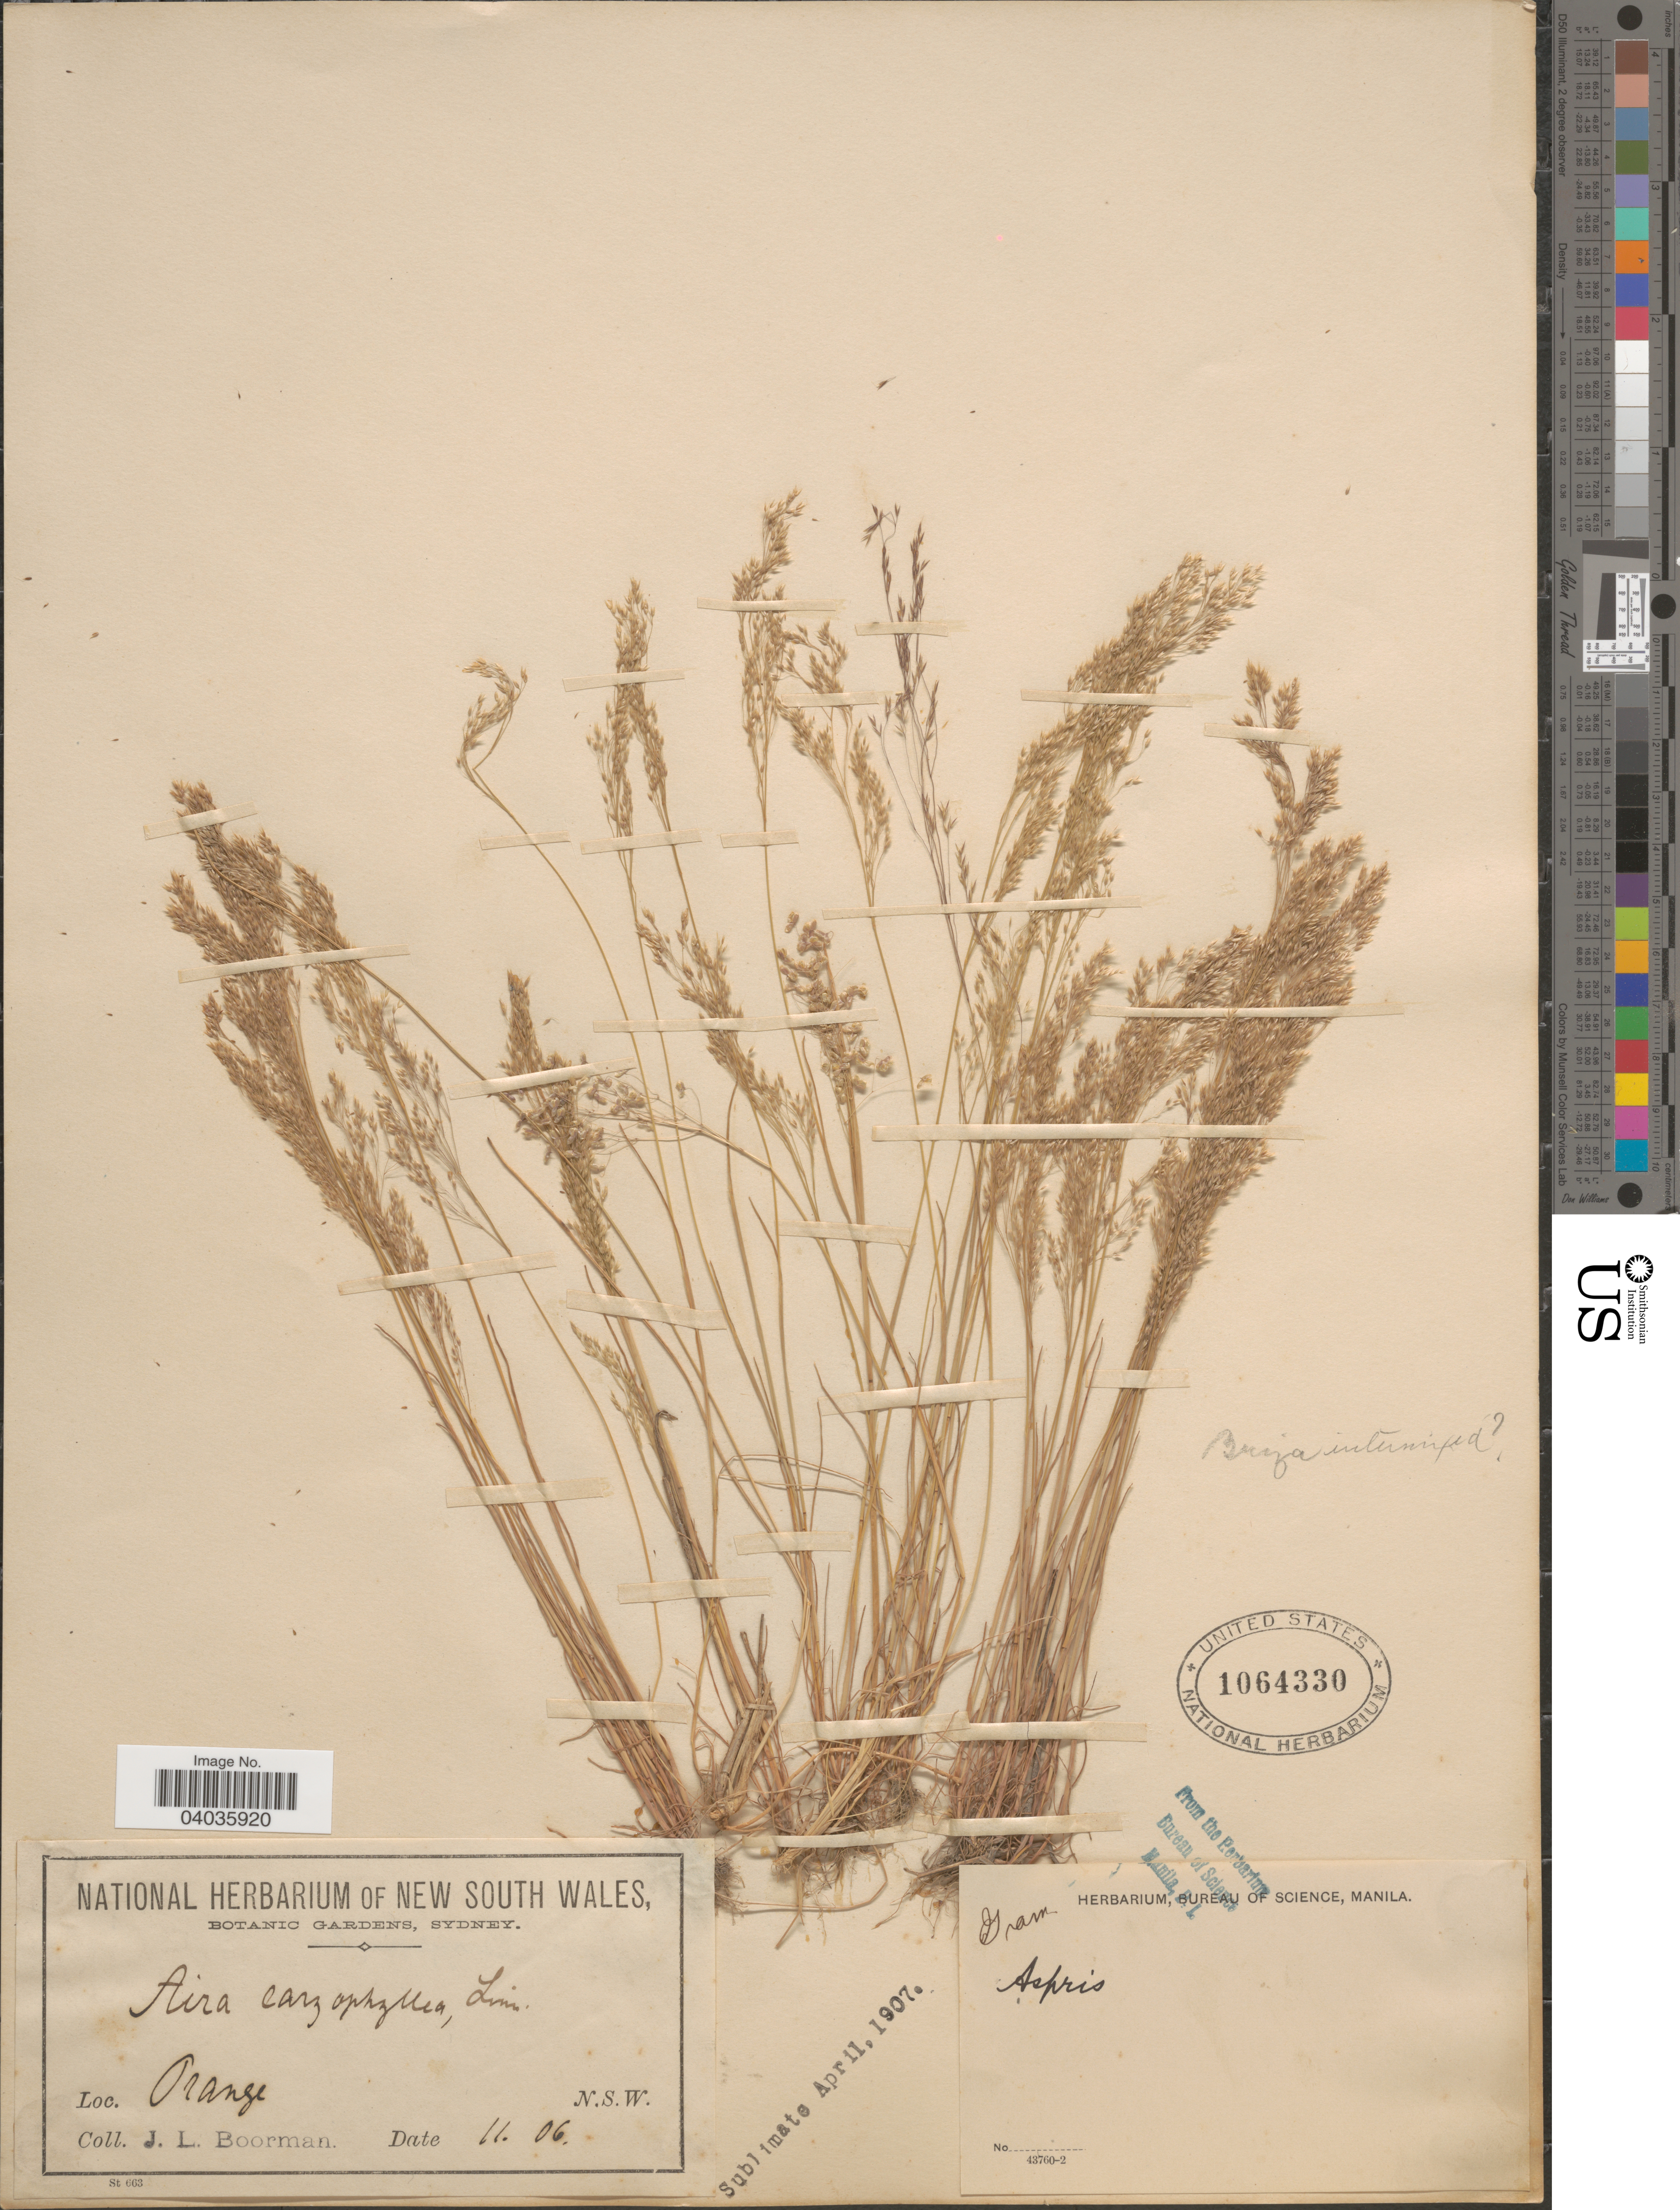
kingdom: Plantae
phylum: Tracheophyta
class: Liliopsida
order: Poales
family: Poaceae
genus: Aira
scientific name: Aira caryophyllea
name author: L.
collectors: J. Boorman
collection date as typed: Transcribed d/m/y: /11/6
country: Australia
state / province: New South Wales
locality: Orange.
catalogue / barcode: US 1064330